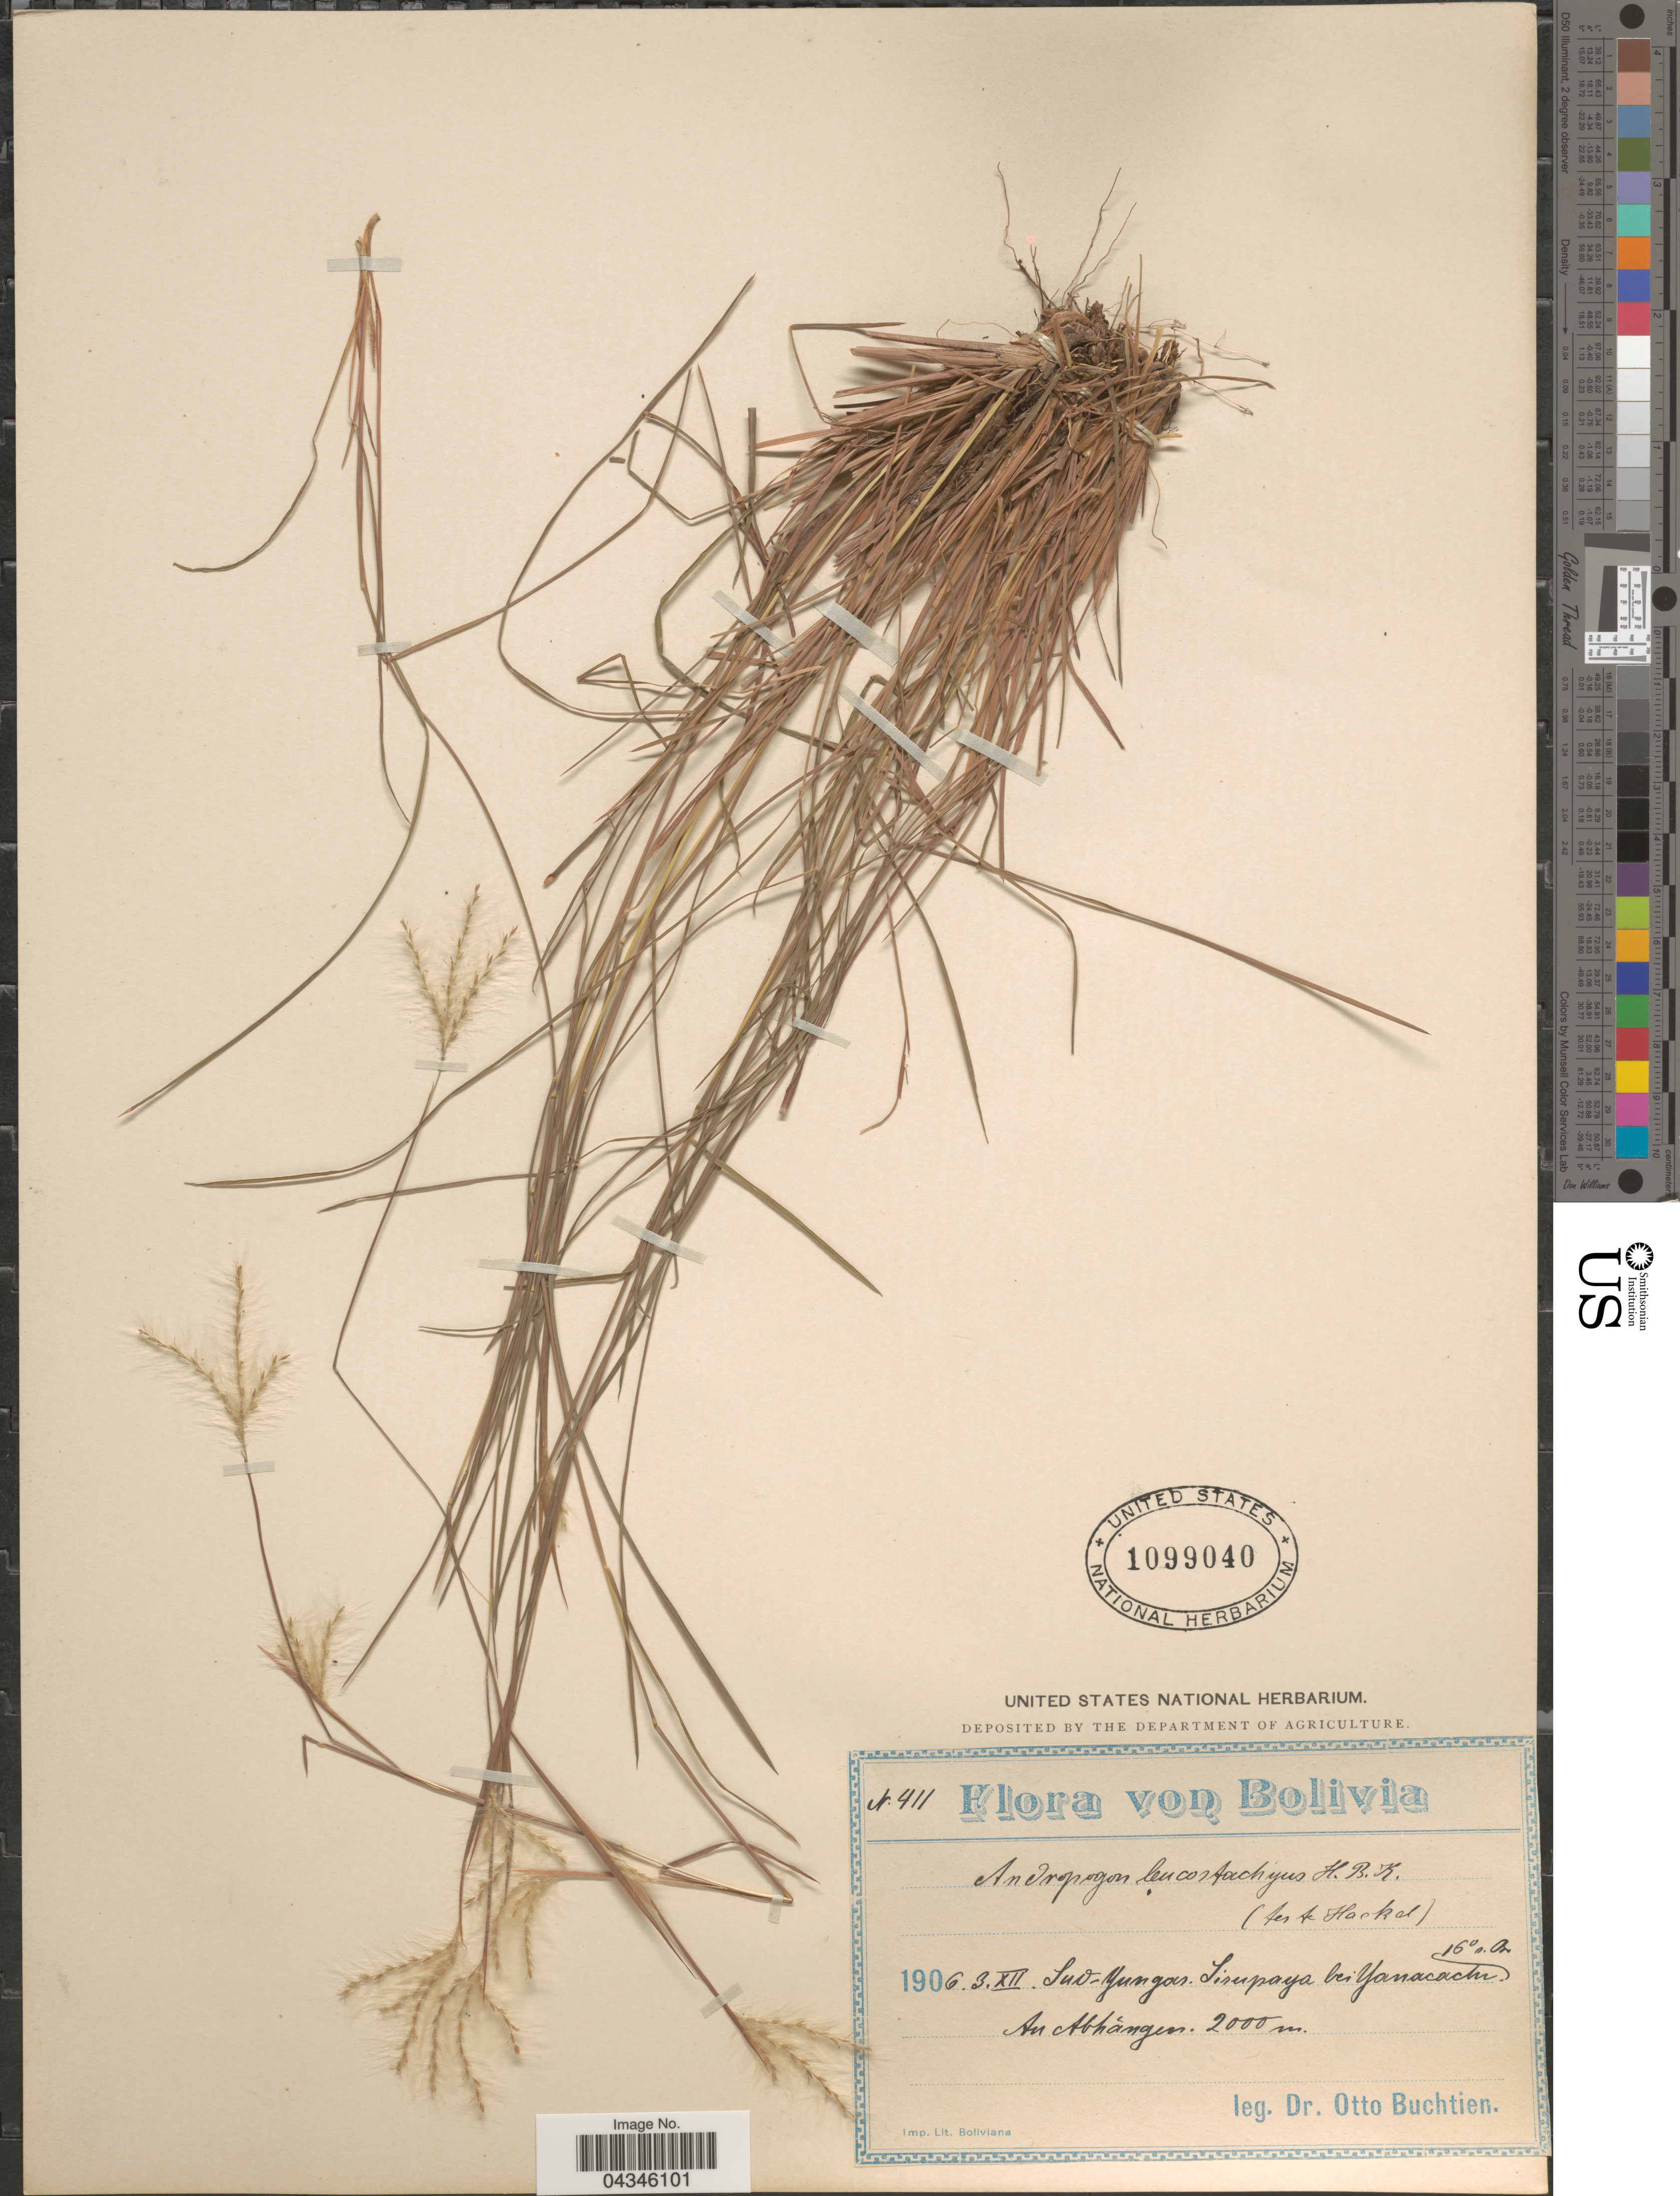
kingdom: Plantae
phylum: Tracheophyta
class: Liliopsida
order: Poales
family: Poaceae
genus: Andropogon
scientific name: Andropogon leucostachyus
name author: Kunth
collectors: O. Buchtien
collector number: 411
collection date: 1906-12-03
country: Bolivia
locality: Sud-Yungas. Lisupaya bei Yanacachi. An Abhángen.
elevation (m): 2000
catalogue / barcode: US 1099040